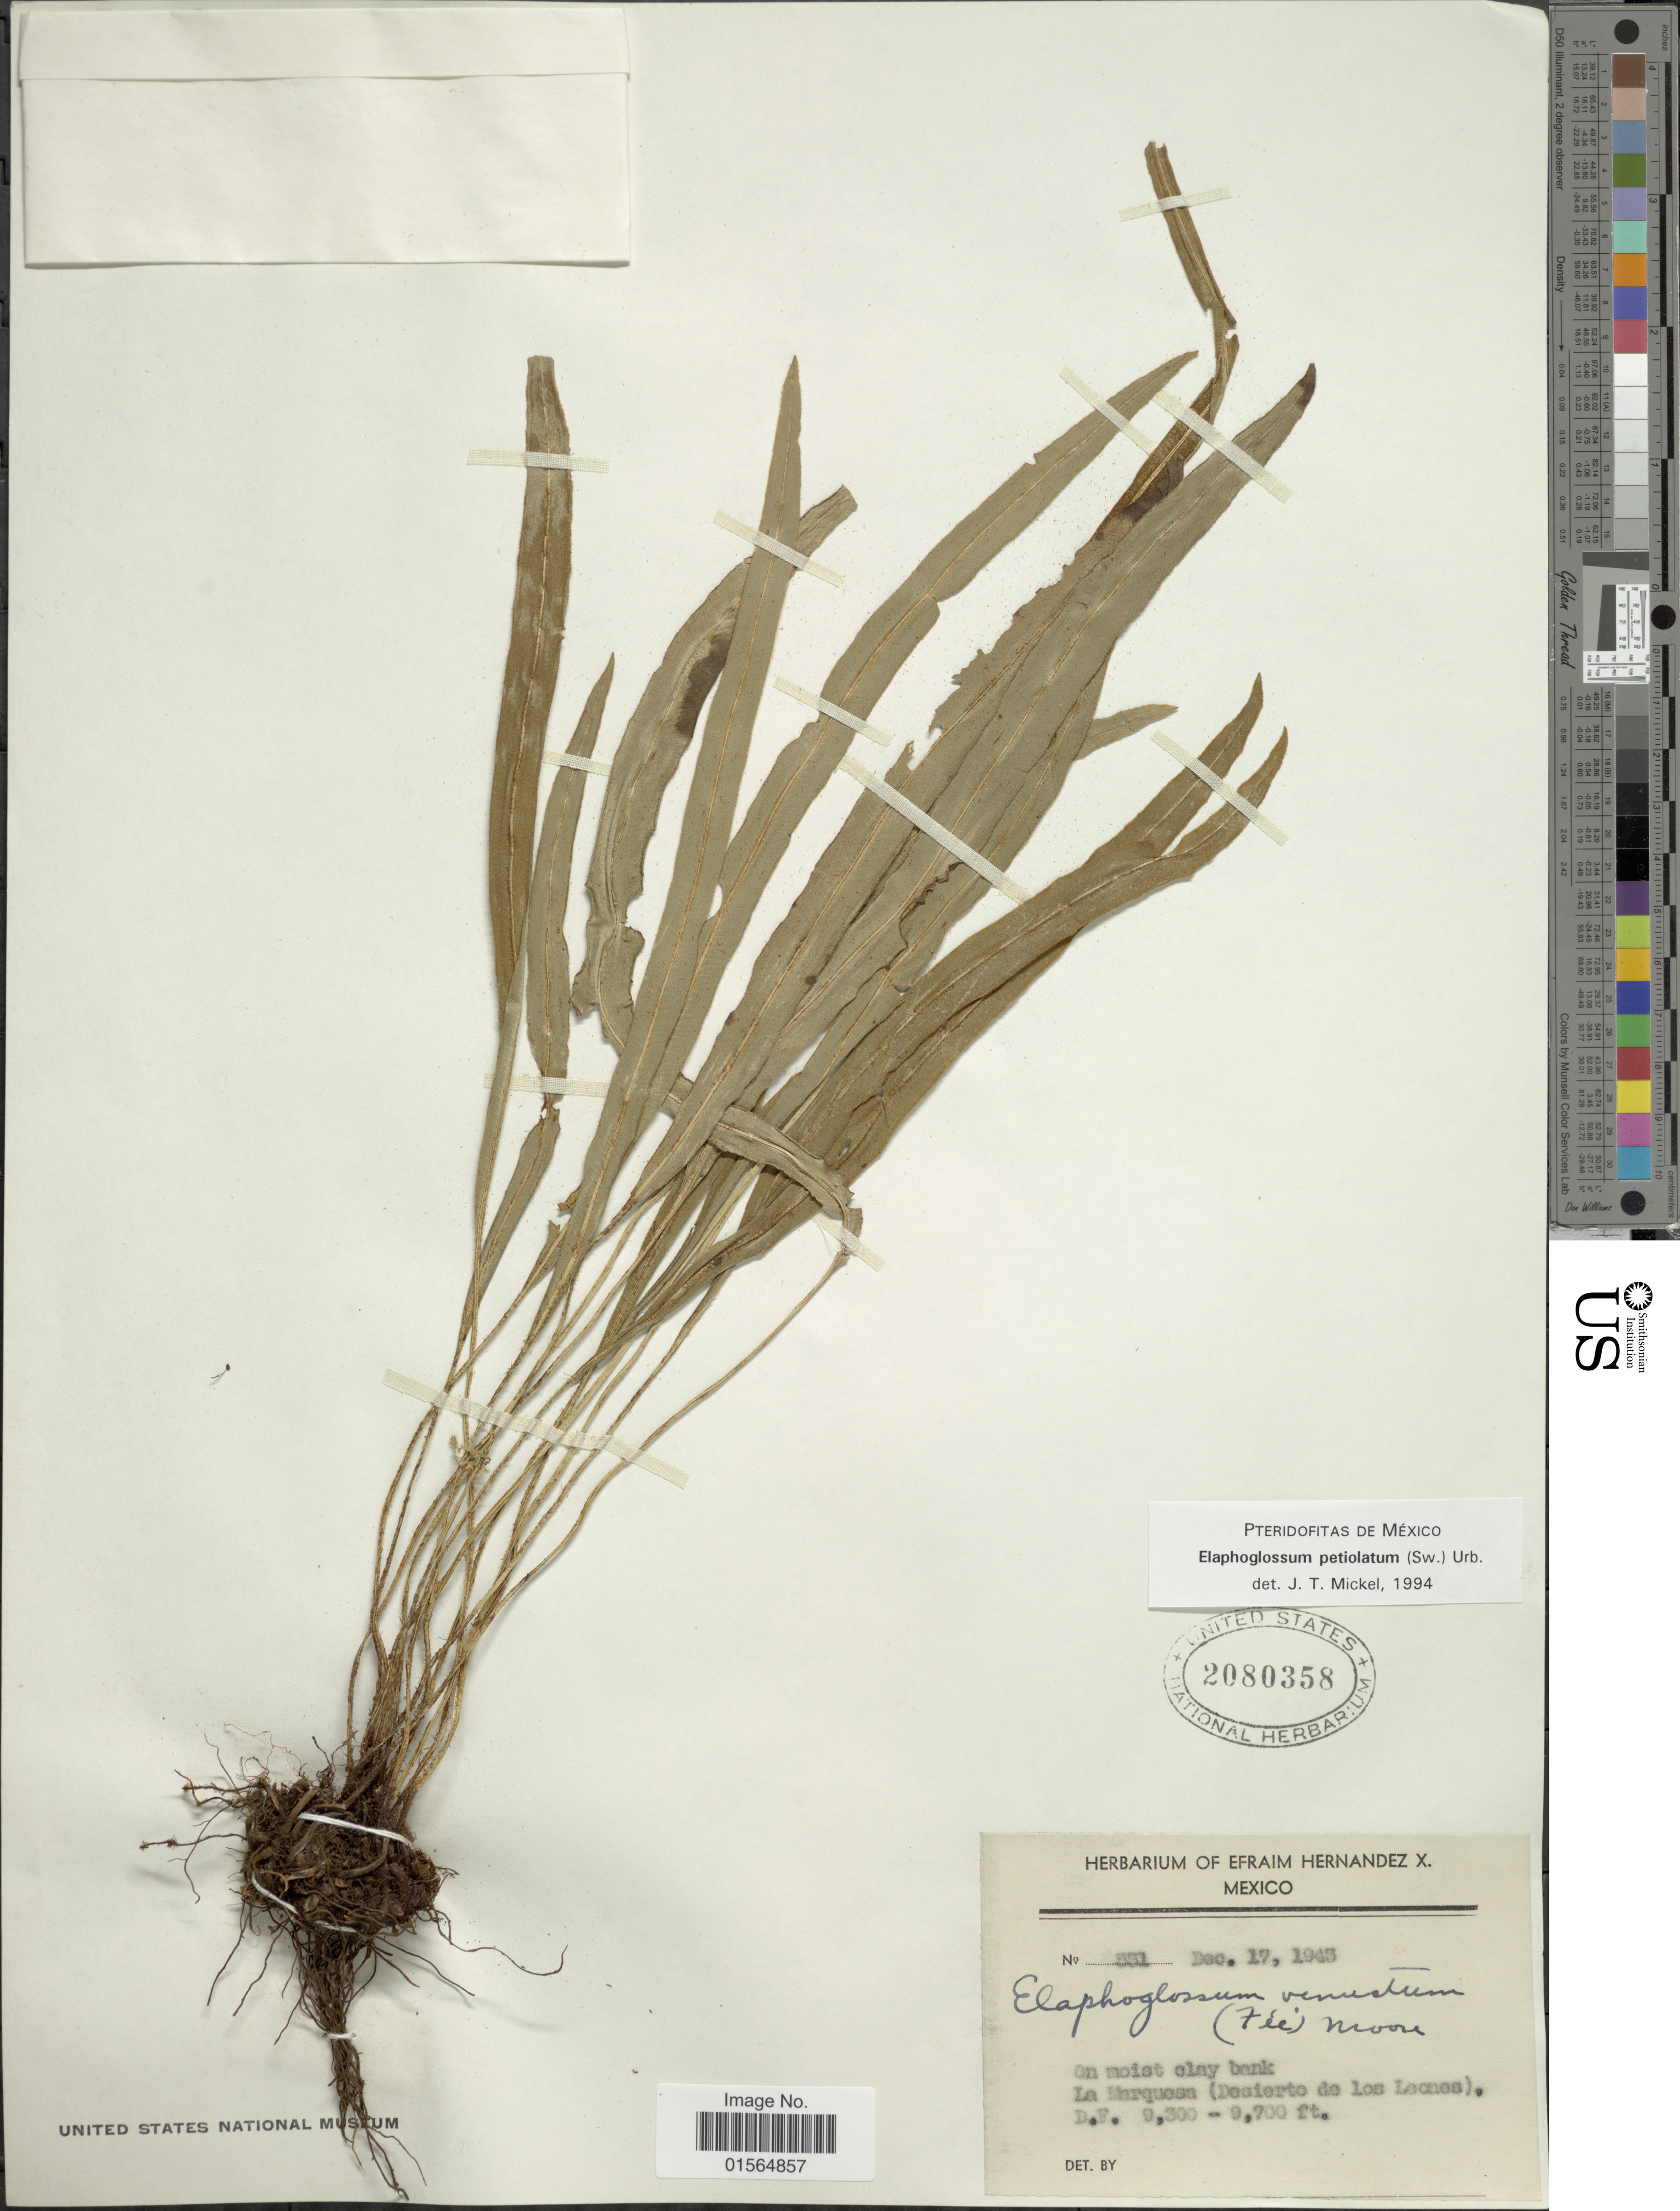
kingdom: Plantae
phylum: Tracheophyta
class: Polypodiopsida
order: Polypodiales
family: Dryopteridaceae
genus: Elaphoglossum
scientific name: Elaphoglossum petiolatum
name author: (Sw.) Urb.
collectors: ex herb. Efraim Hernandez X.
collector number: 551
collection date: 1943-12-17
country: Mexico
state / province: Distrito Federal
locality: La Marquesa (Desierto de los Leones)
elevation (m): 2835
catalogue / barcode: US 2080358